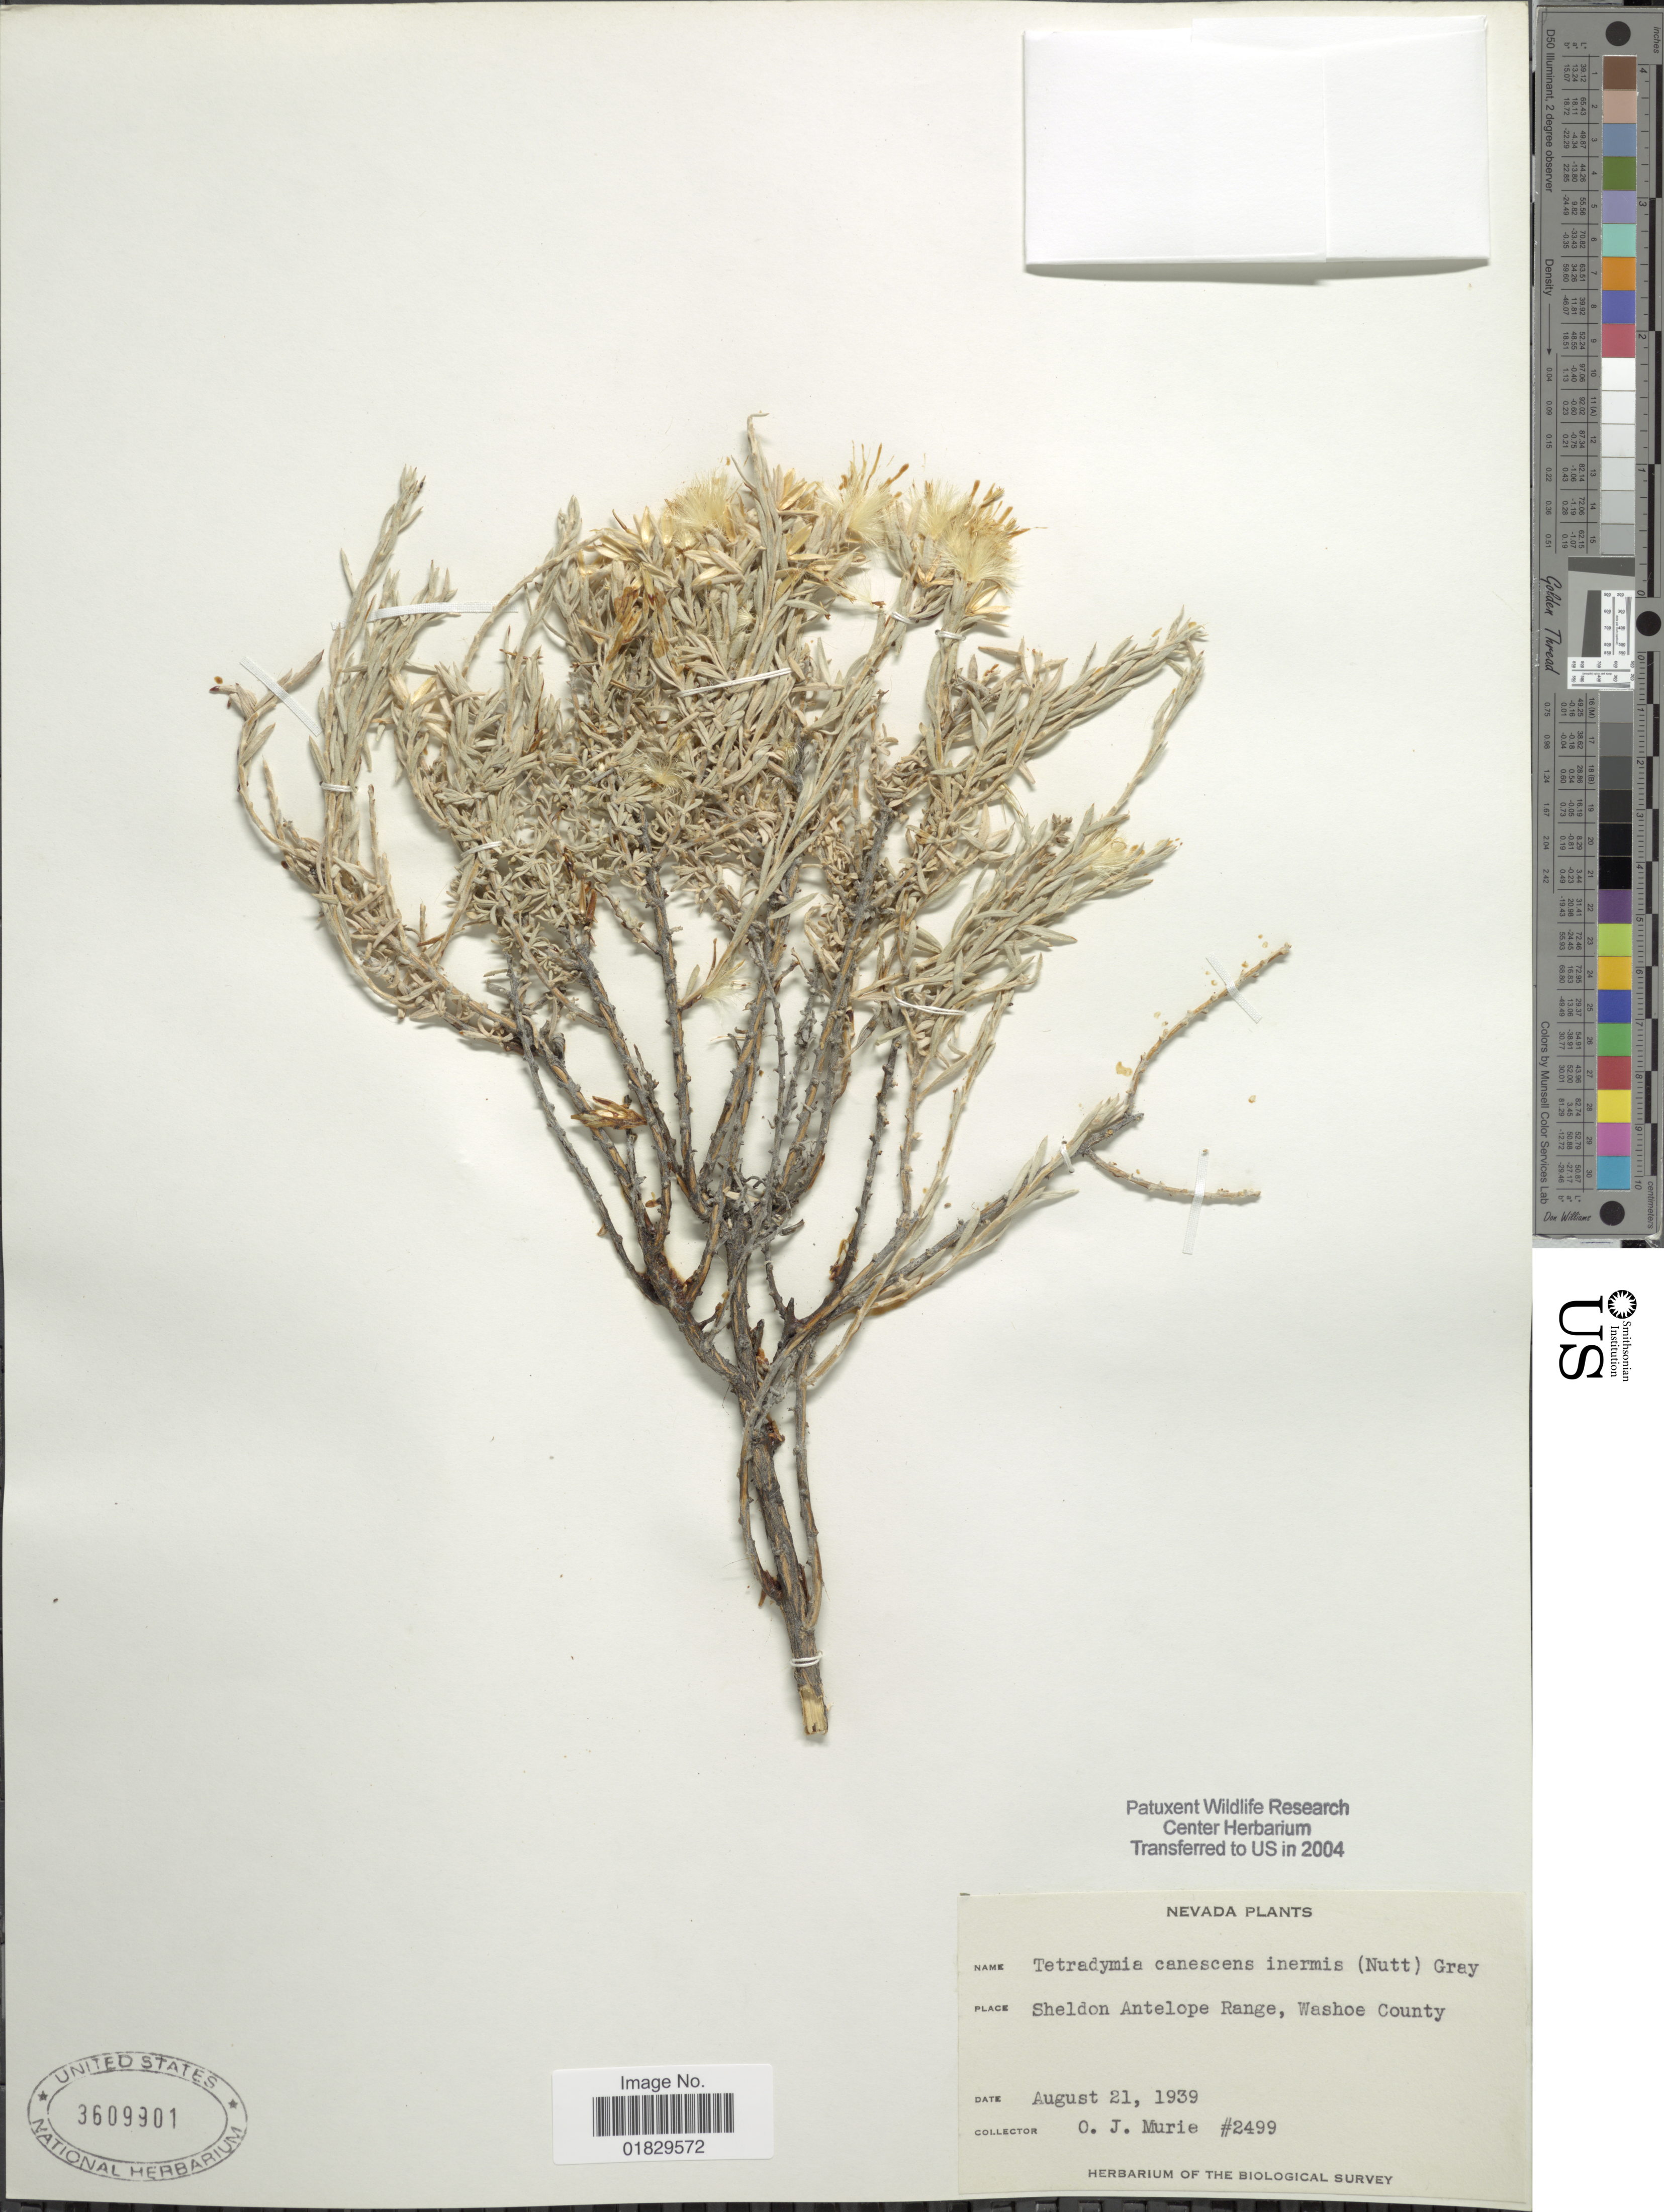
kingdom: Plantae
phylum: Tracheophyta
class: Magnoliopsida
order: Asterales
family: Asteraceae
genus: Tetradymia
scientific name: Tetradymia canescens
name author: DC.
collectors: O. Murie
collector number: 2499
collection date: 1939-08-21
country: United States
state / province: Nevada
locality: Sheldon Antelope Range, Washoe County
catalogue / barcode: US 3609901